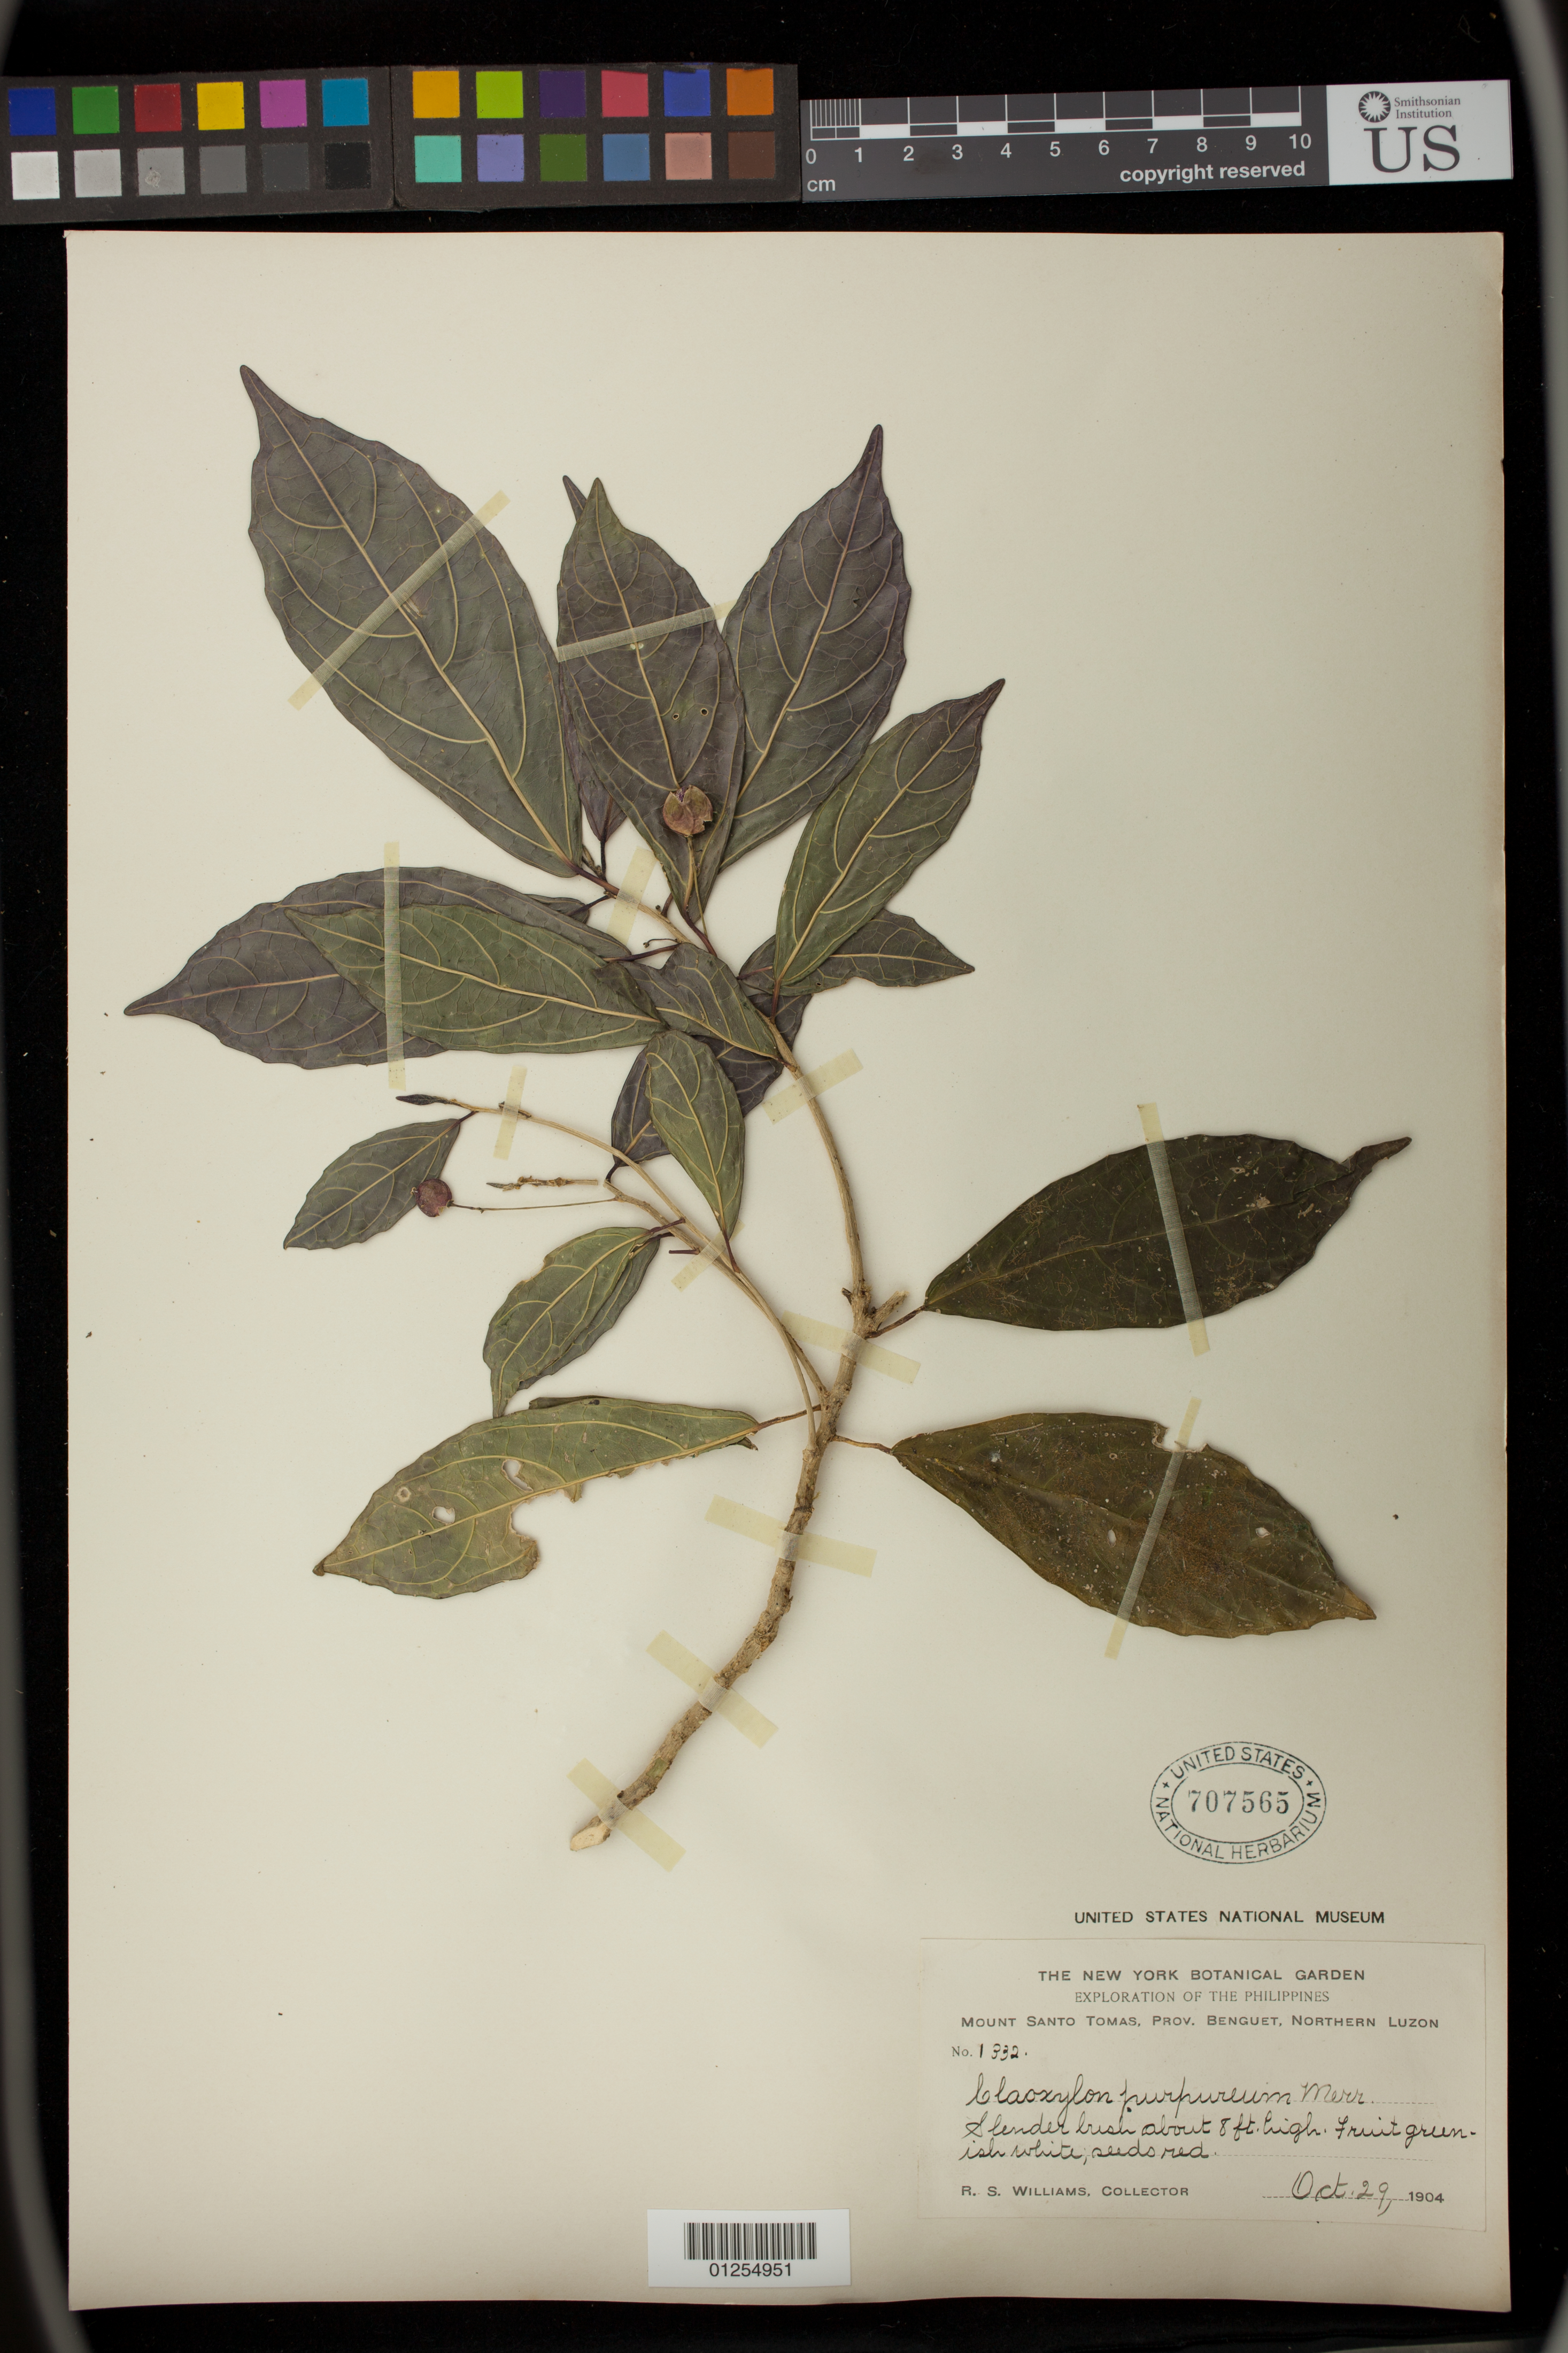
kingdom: Plantae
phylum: Tracheophyta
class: Magnoliopsida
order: Malpighiales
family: Euphorbiaceae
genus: Claoxylon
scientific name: Claoxylon purpureum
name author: Merr.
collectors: R. S. Williams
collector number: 1332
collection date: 1904-10-29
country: Philippines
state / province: Cordillera (Administrative Region)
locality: Mount Santo Tomas, Prov. Benguet, Northern Luzon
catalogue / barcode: US 707565